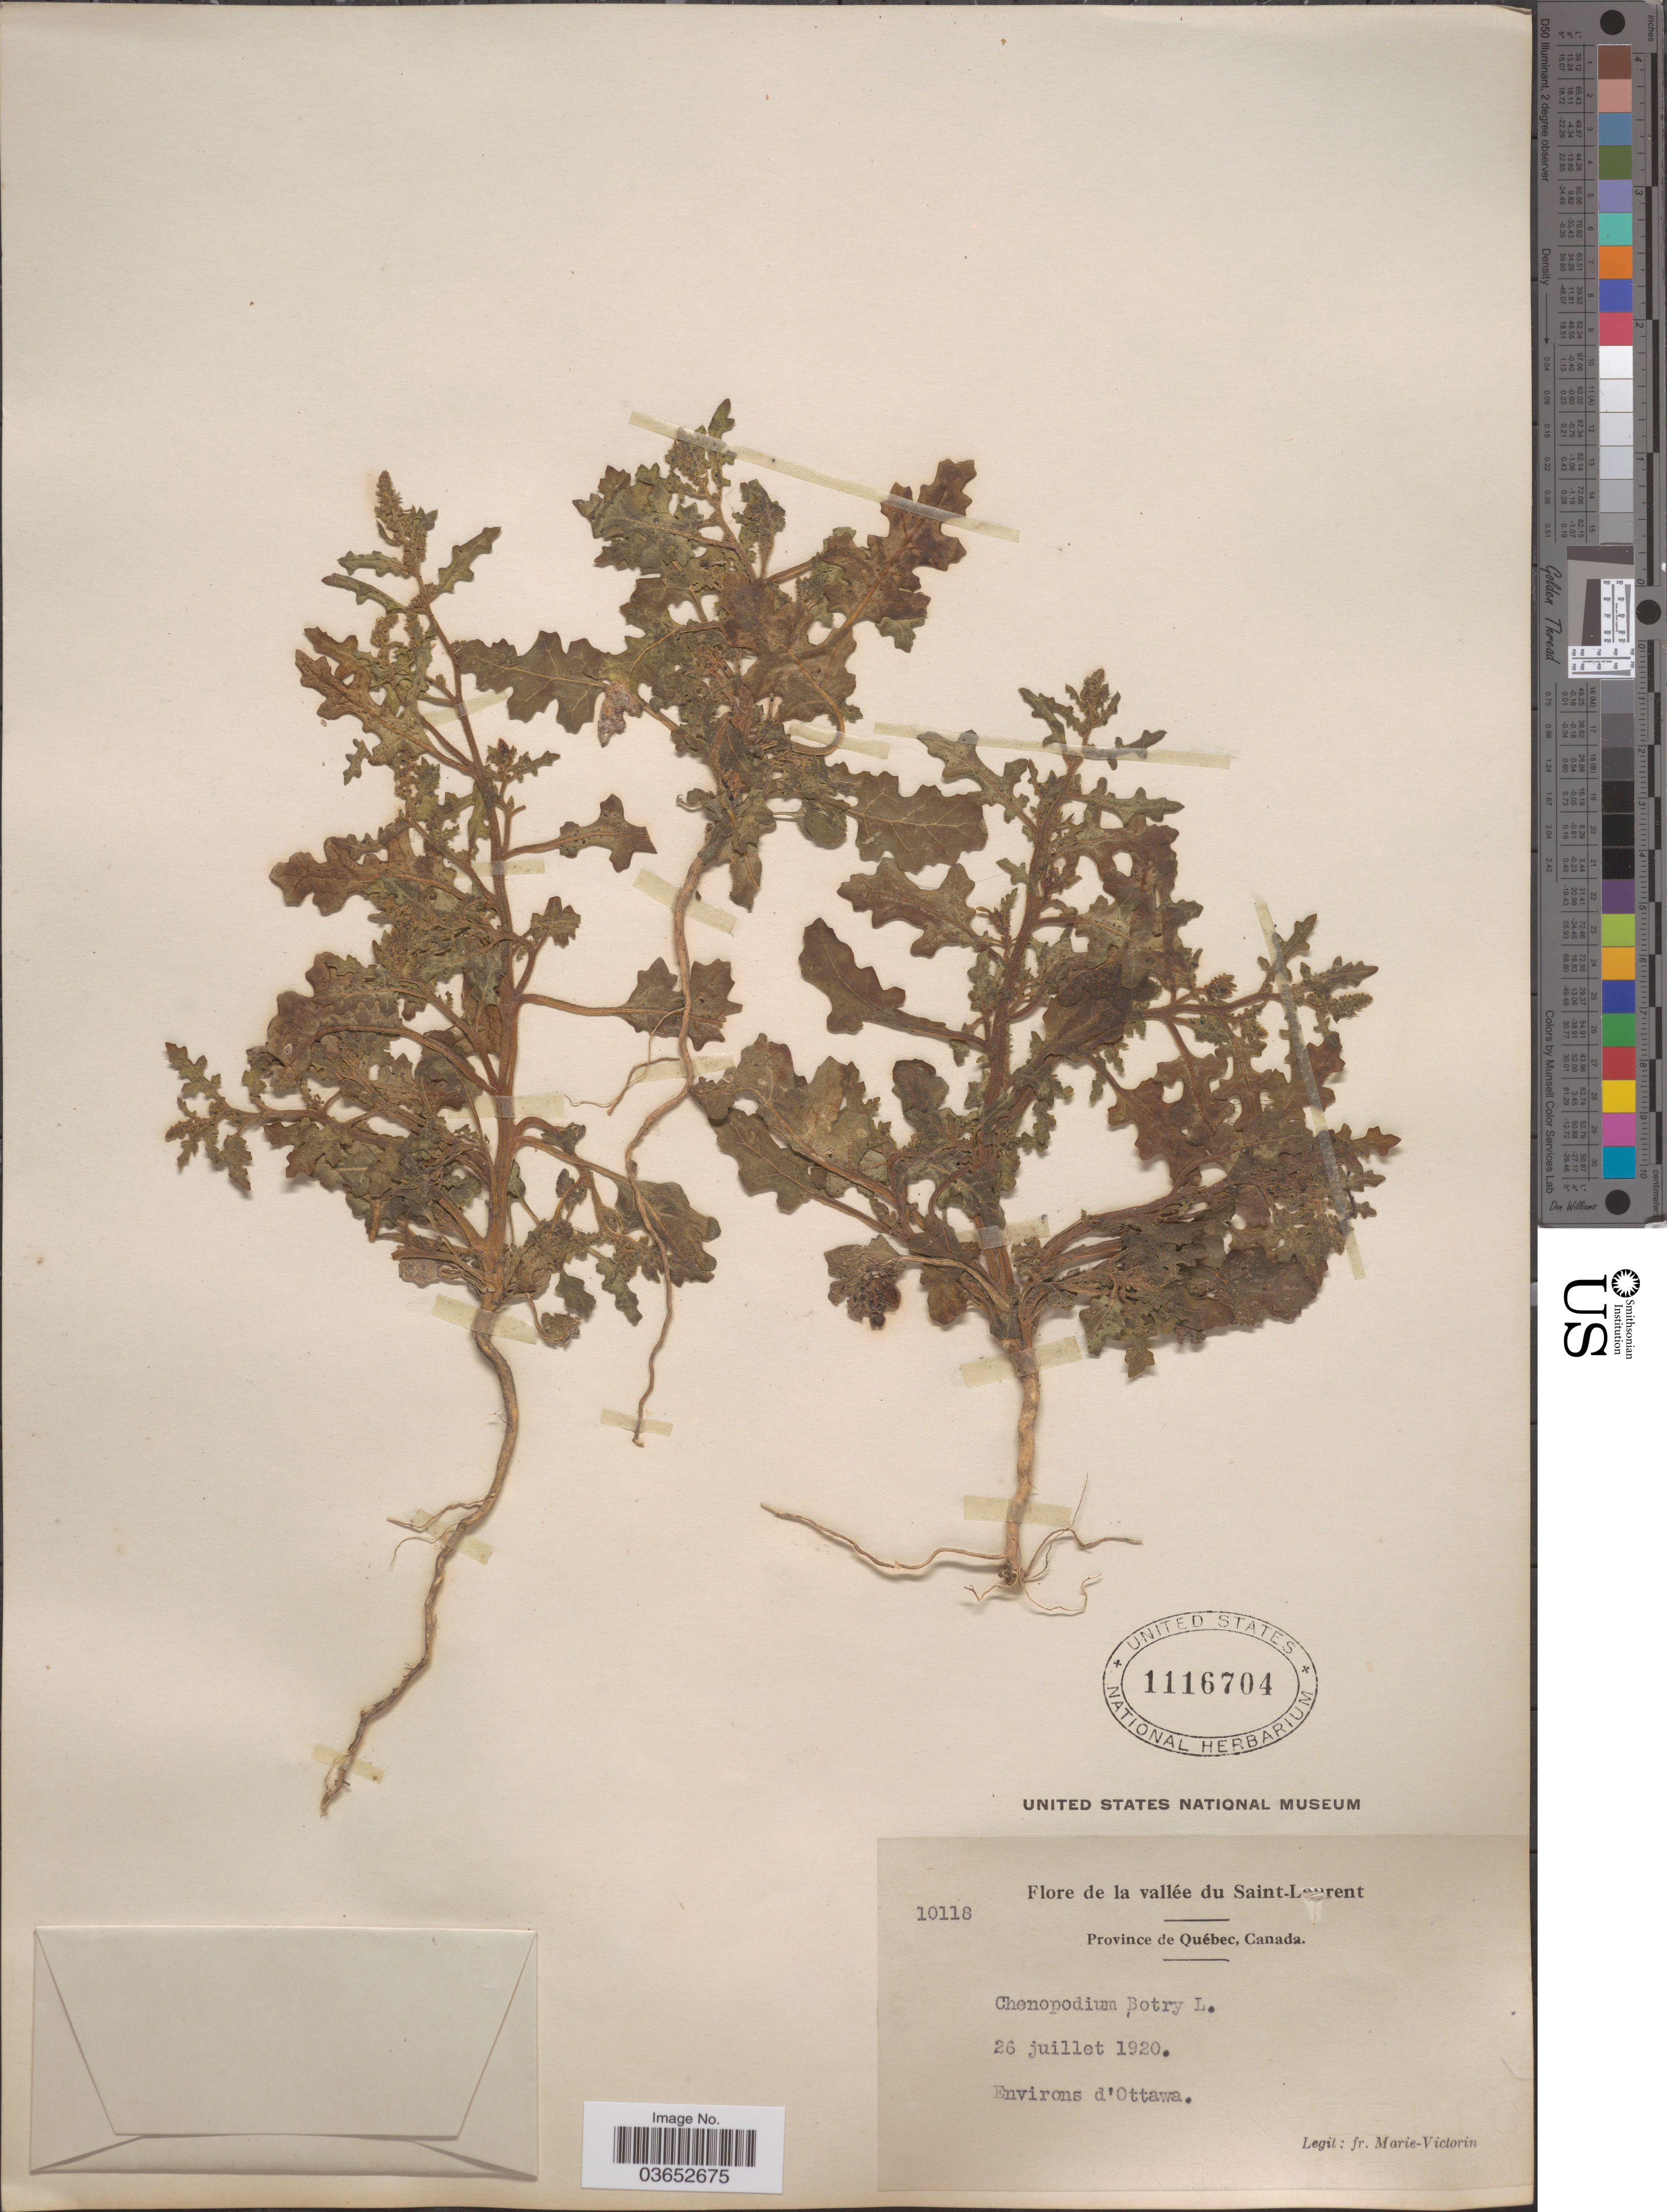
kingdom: Plantae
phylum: Tracheophyta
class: Magnoliopsida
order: Caryophyllales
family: Amaranthaceae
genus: Chenopodium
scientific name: Chenopodium botrys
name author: L.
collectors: F. Marie-Victorin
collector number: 10118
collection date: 1920-07-26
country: Canada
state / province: Quebec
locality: La vallée du Saint-Laurent. Environs d'Ottawa.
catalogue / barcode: US 1116704